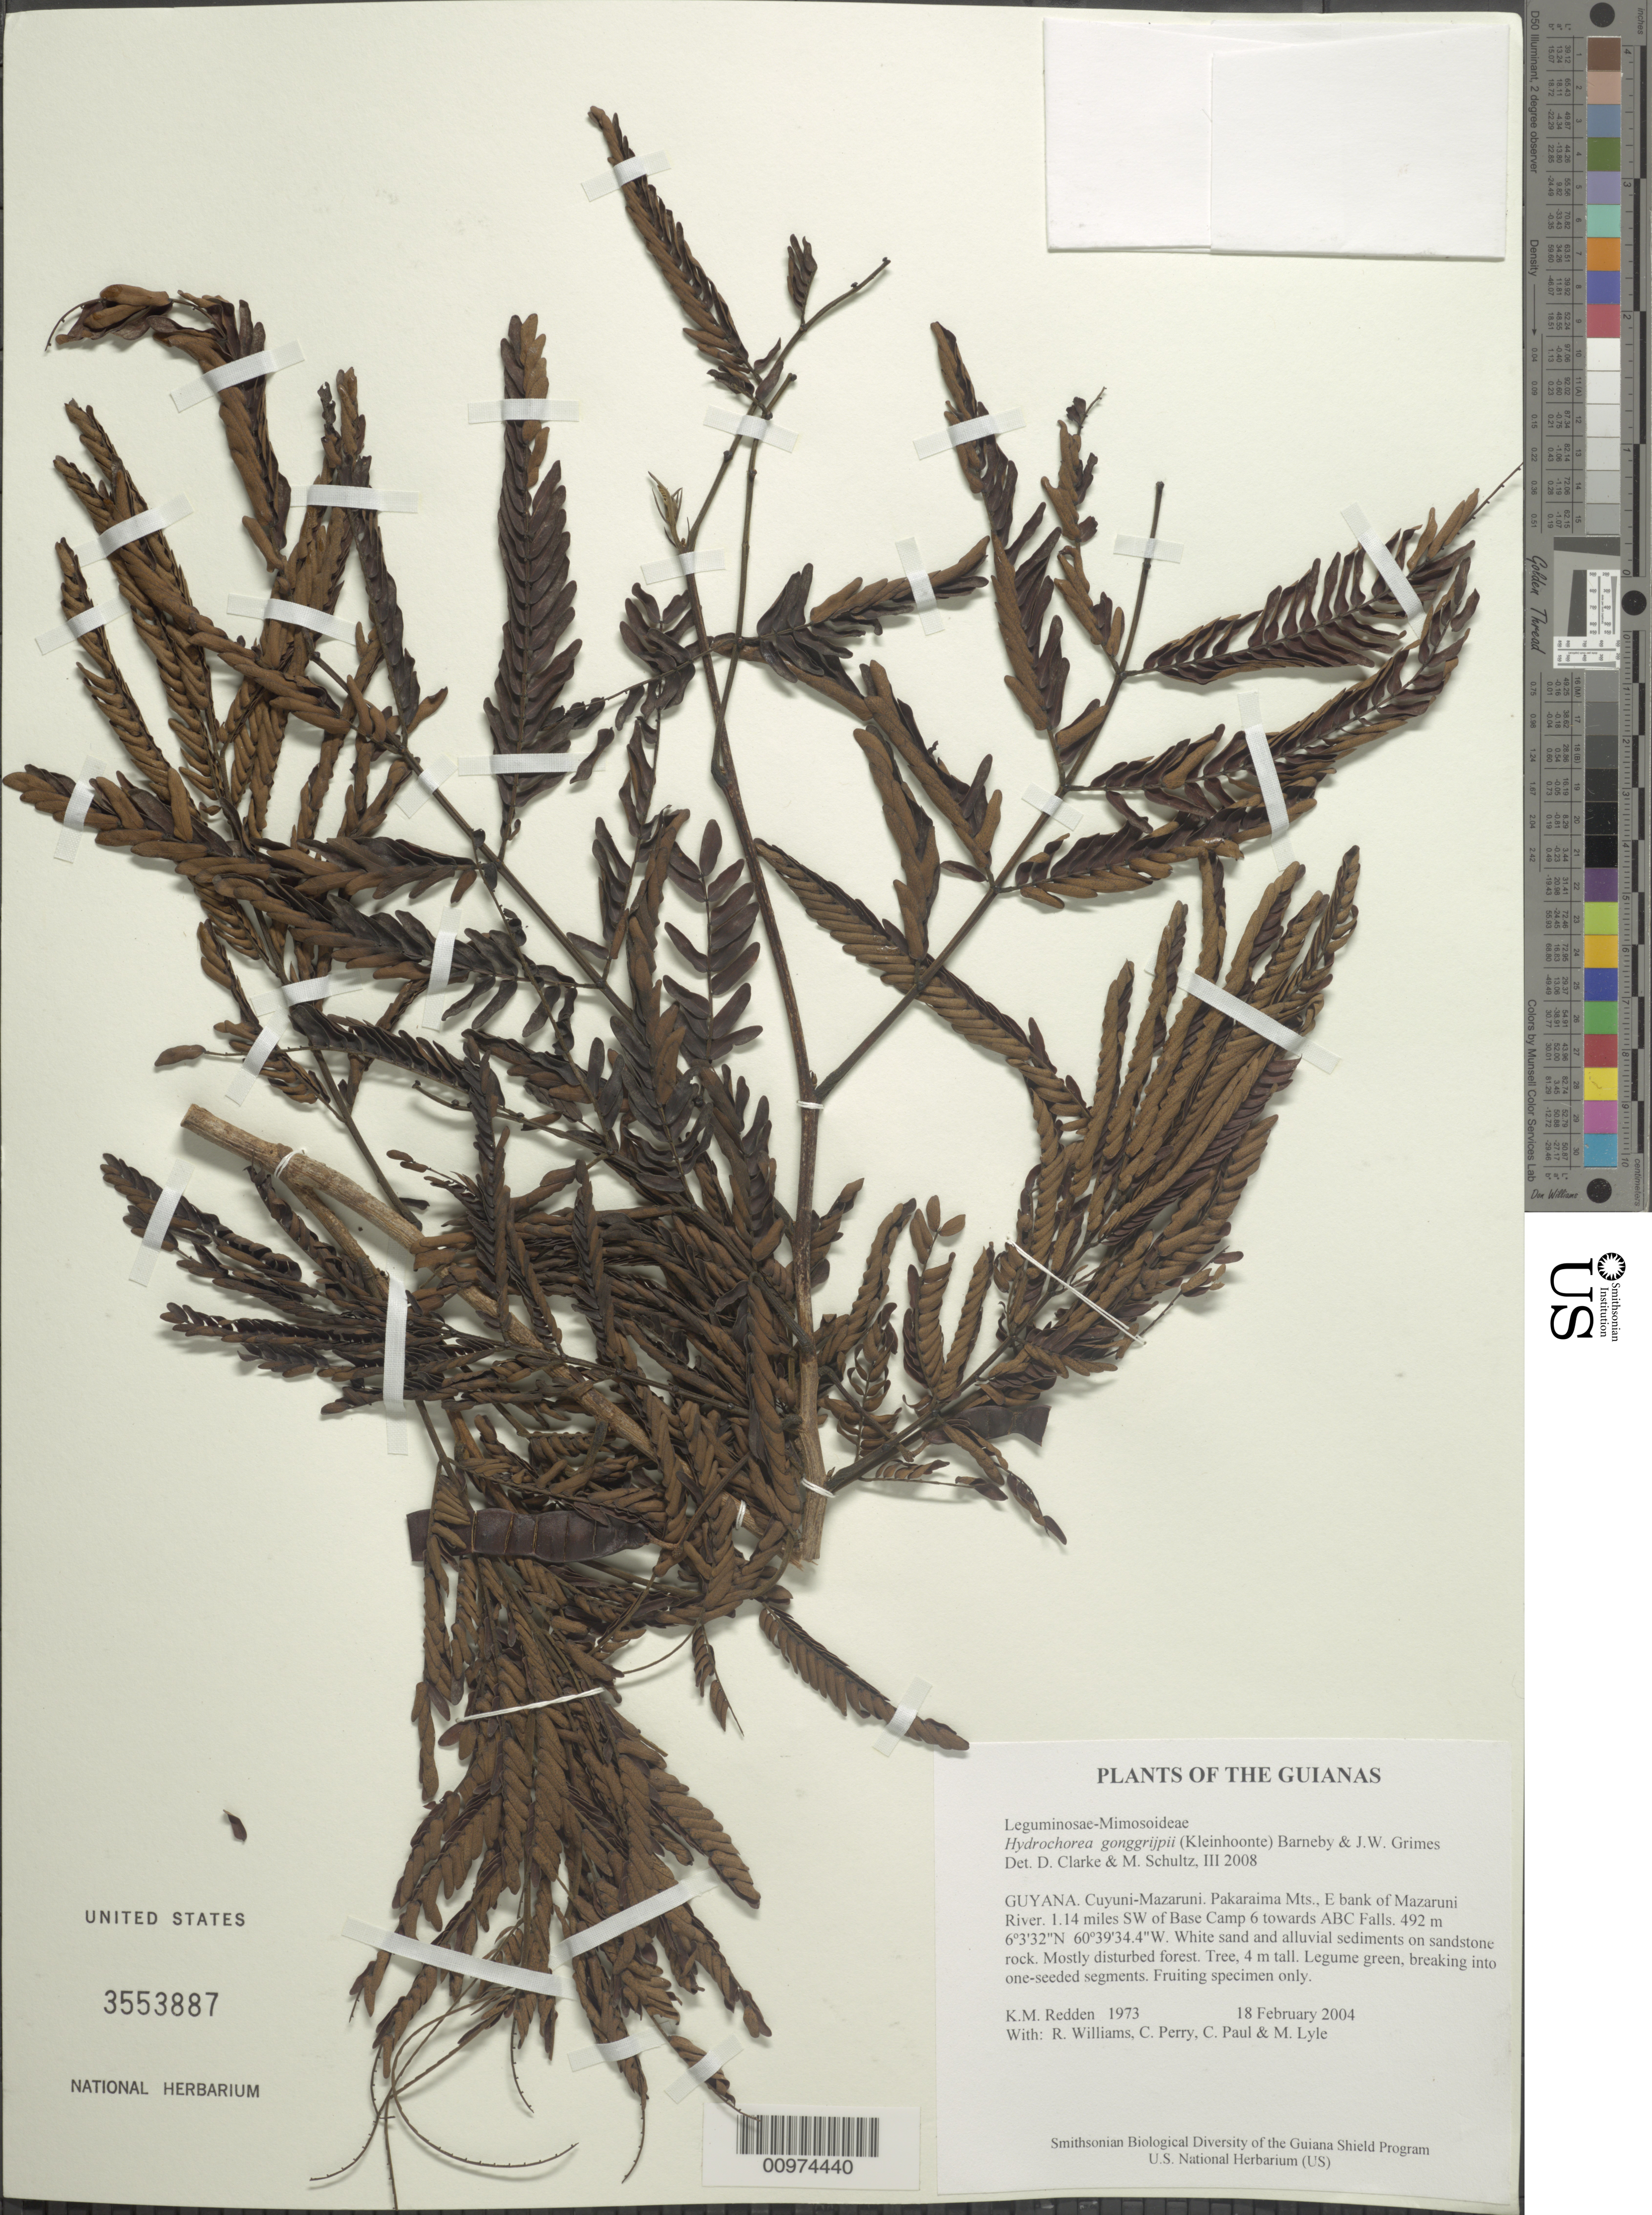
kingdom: Plantae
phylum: Tracheophyta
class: Magnoliopsida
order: Fabales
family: Fabaceae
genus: Hydrochorea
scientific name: Hydrochorea gonggrijpii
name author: (Kleinhoonte) Barneby & J.W. Grimes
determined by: Clarke, H. D.; Schultz, M.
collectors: K. M. Redden, R. Williams, C. Perry, C. Paul & M. Lyle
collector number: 1973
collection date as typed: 18 February 2004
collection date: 2004-02-18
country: Guyana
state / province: Cuyuni-Mazaruni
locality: Pakaraima Mts., E bank of Mazaruni River. 1.14 miles SW of Base Camp 6 towards ABC Falls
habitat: White sand and alluvial sediments on sandstone rock. Mostly disturbed forest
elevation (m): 492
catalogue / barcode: US 3553887